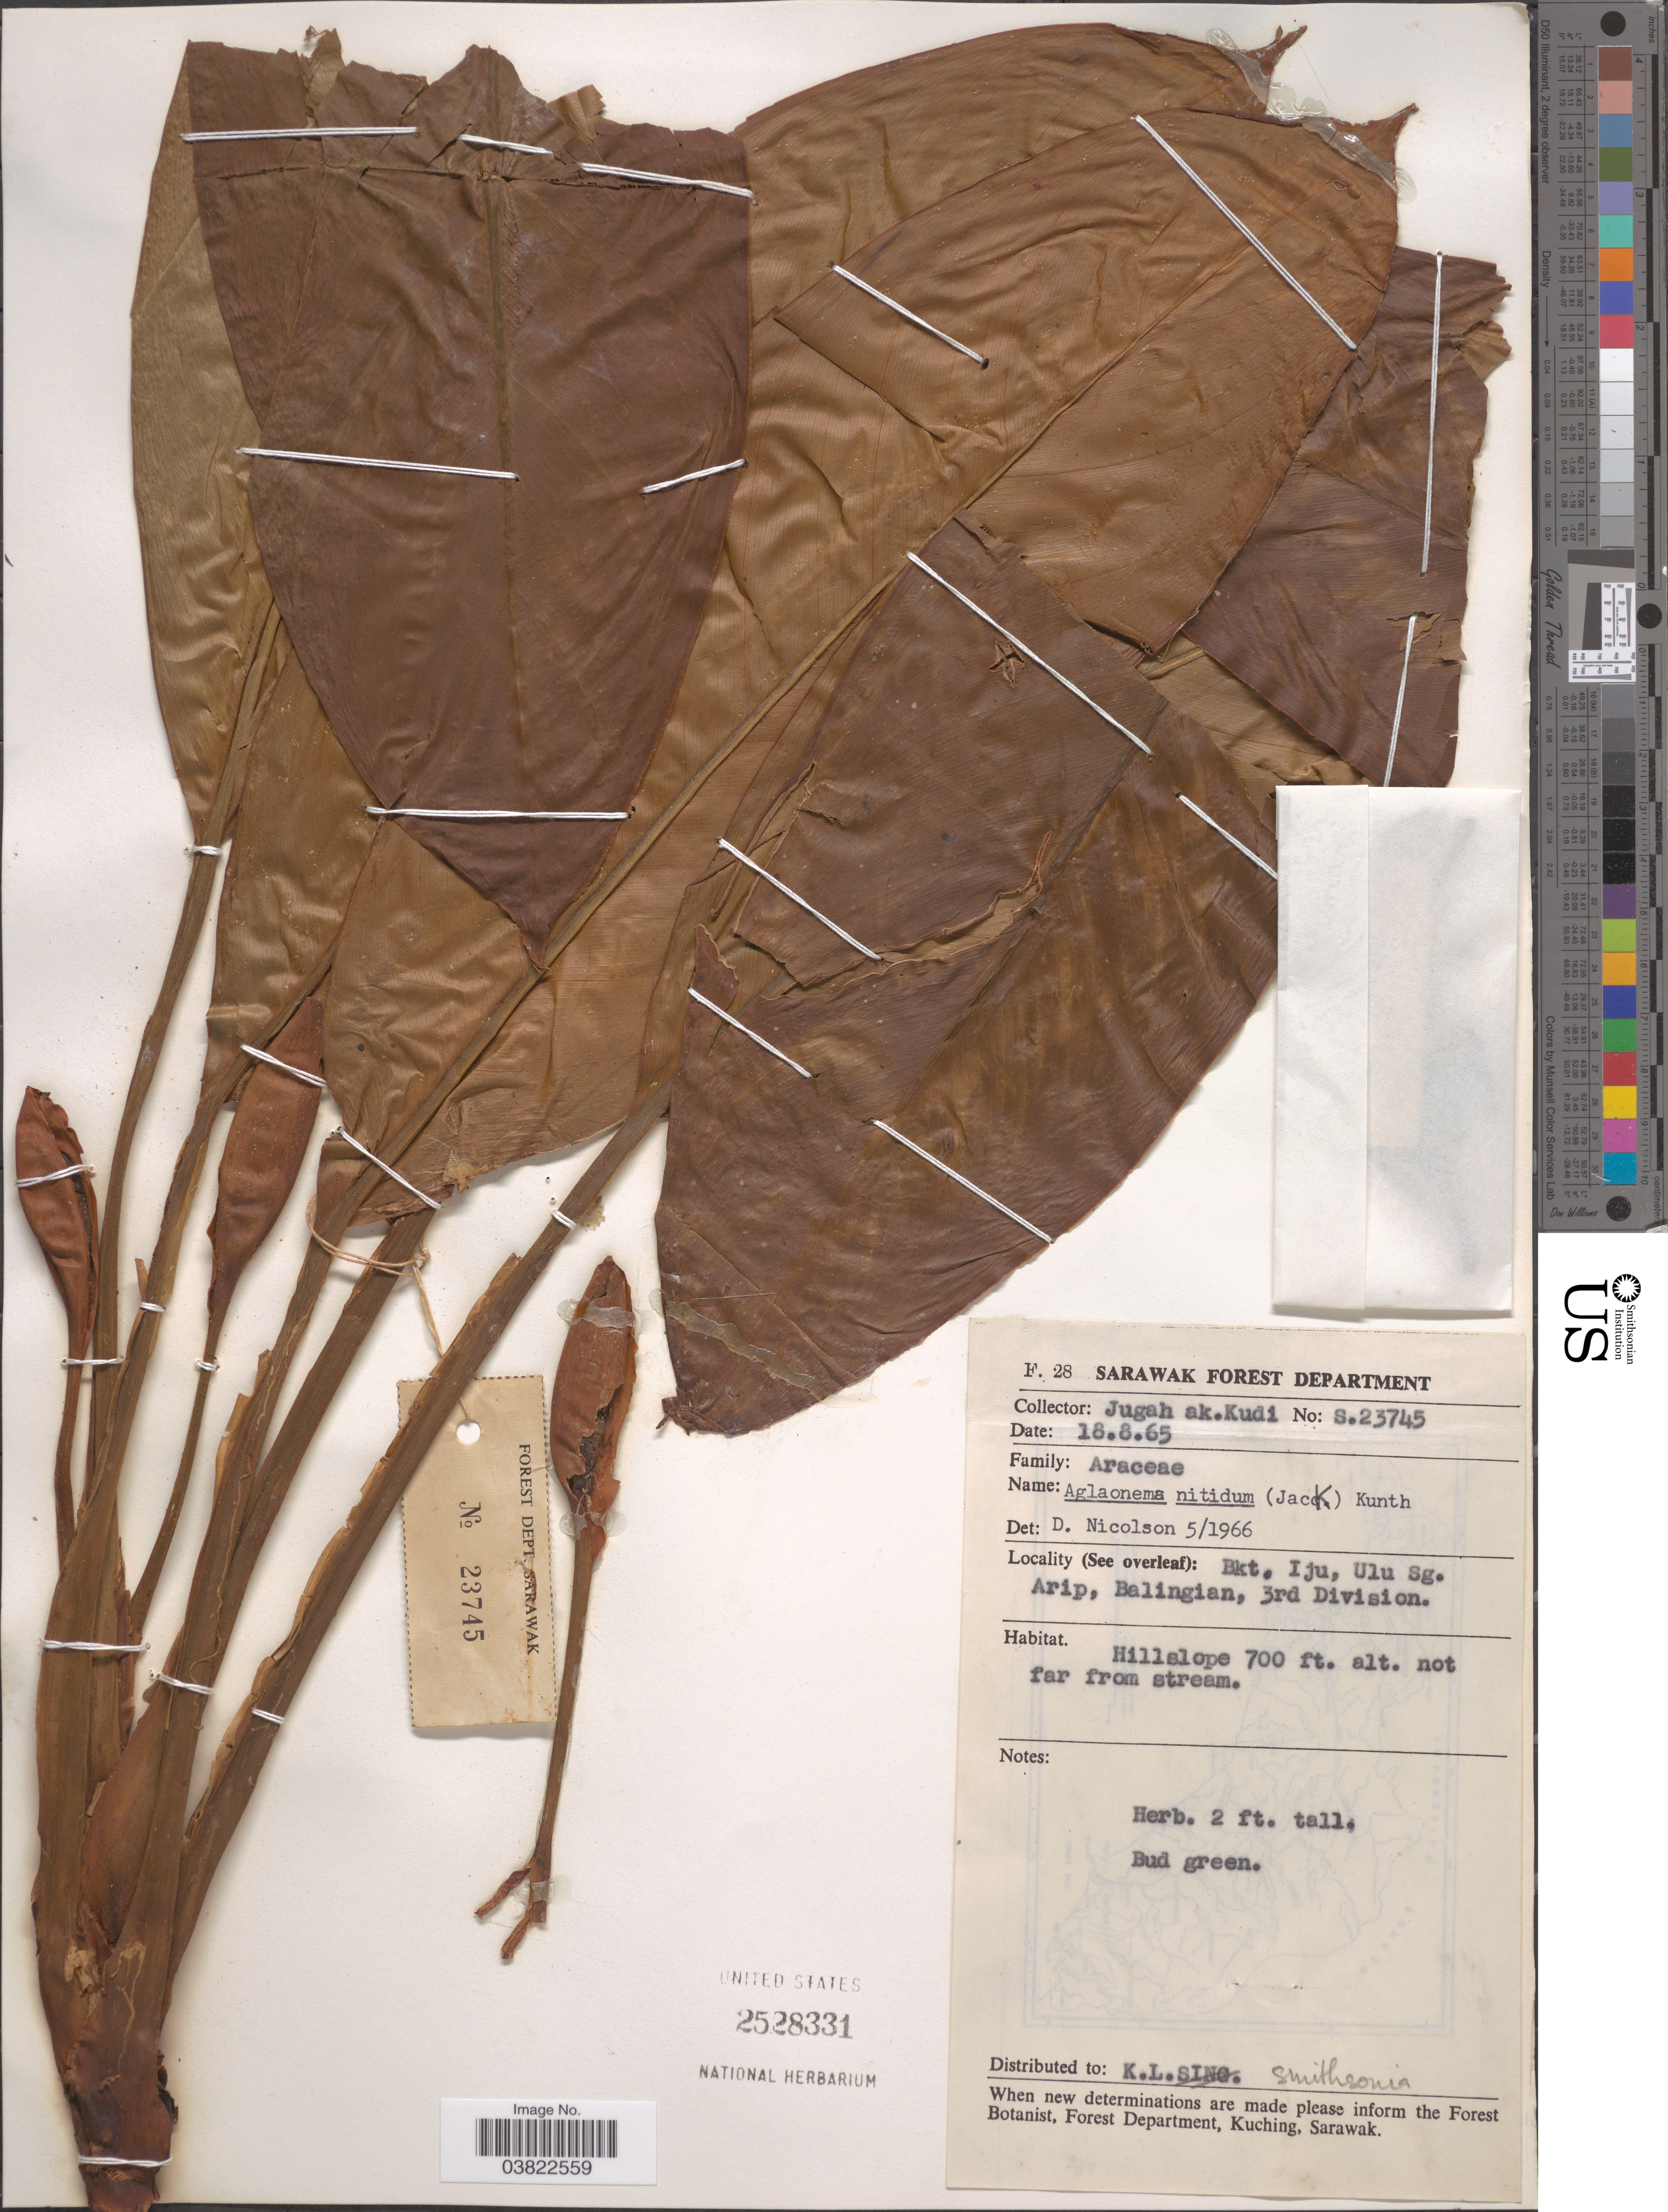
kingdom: Plantae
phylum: Tracheophyta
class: Liliopsida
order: Alismatales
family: Araceae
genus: Aglaonema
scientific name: Aglaonema nitidum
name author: (Jack) Kunth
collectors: J. Kudi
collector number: S.23745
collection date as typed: Transcribed d/m/y: 18/8/65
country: Malaysia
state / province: Sarawak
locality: Bkt. Iju, Ulu Sg. Arip, Balingian, 3rd Division.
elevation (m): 213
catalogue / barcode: US 2528331